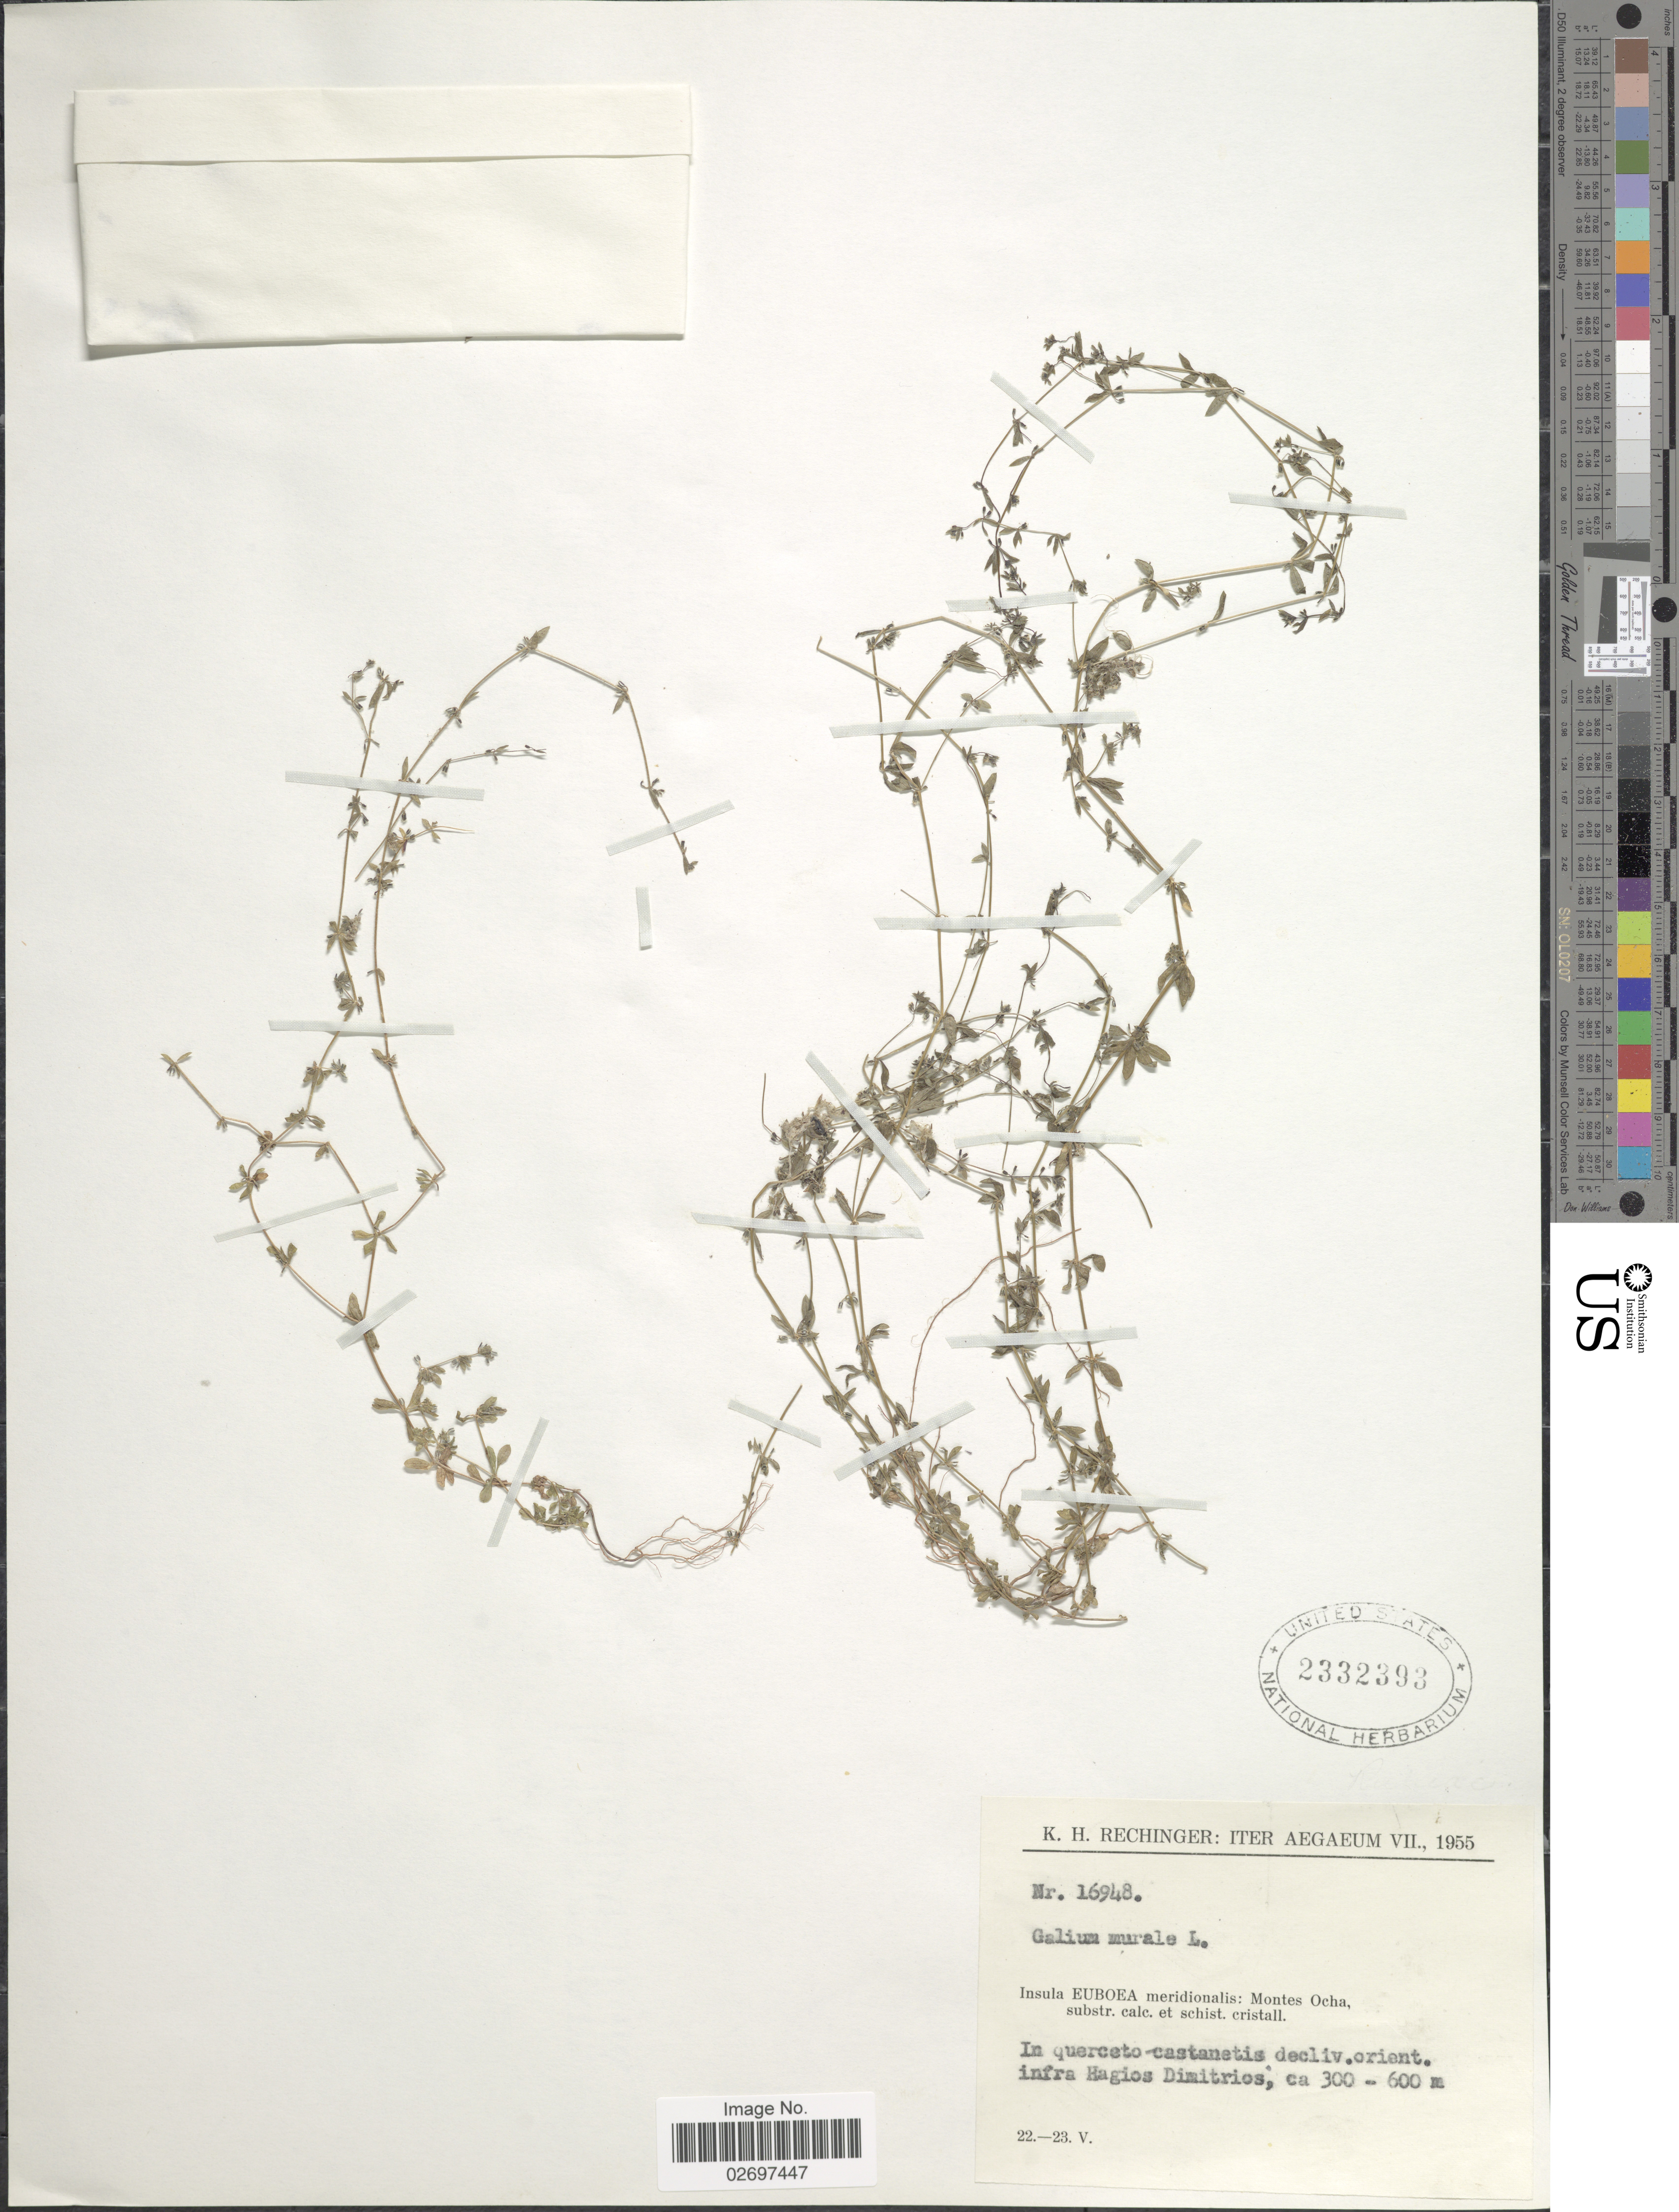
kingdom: Plantae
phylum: Tracheophyta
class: Magnoliopsida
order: Gentianales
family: Rubiaceae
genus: Galium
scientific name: Galium murale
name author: (L.) All.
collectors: K. H. Rechinger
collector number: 16948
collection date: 1955-05-22/1955-05-23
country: Greece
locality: Aegaeum. Insula Euboea meridionalis: Montes Ocha, infra Hagios Dimitrios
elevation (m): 300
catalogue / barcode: US 2332393